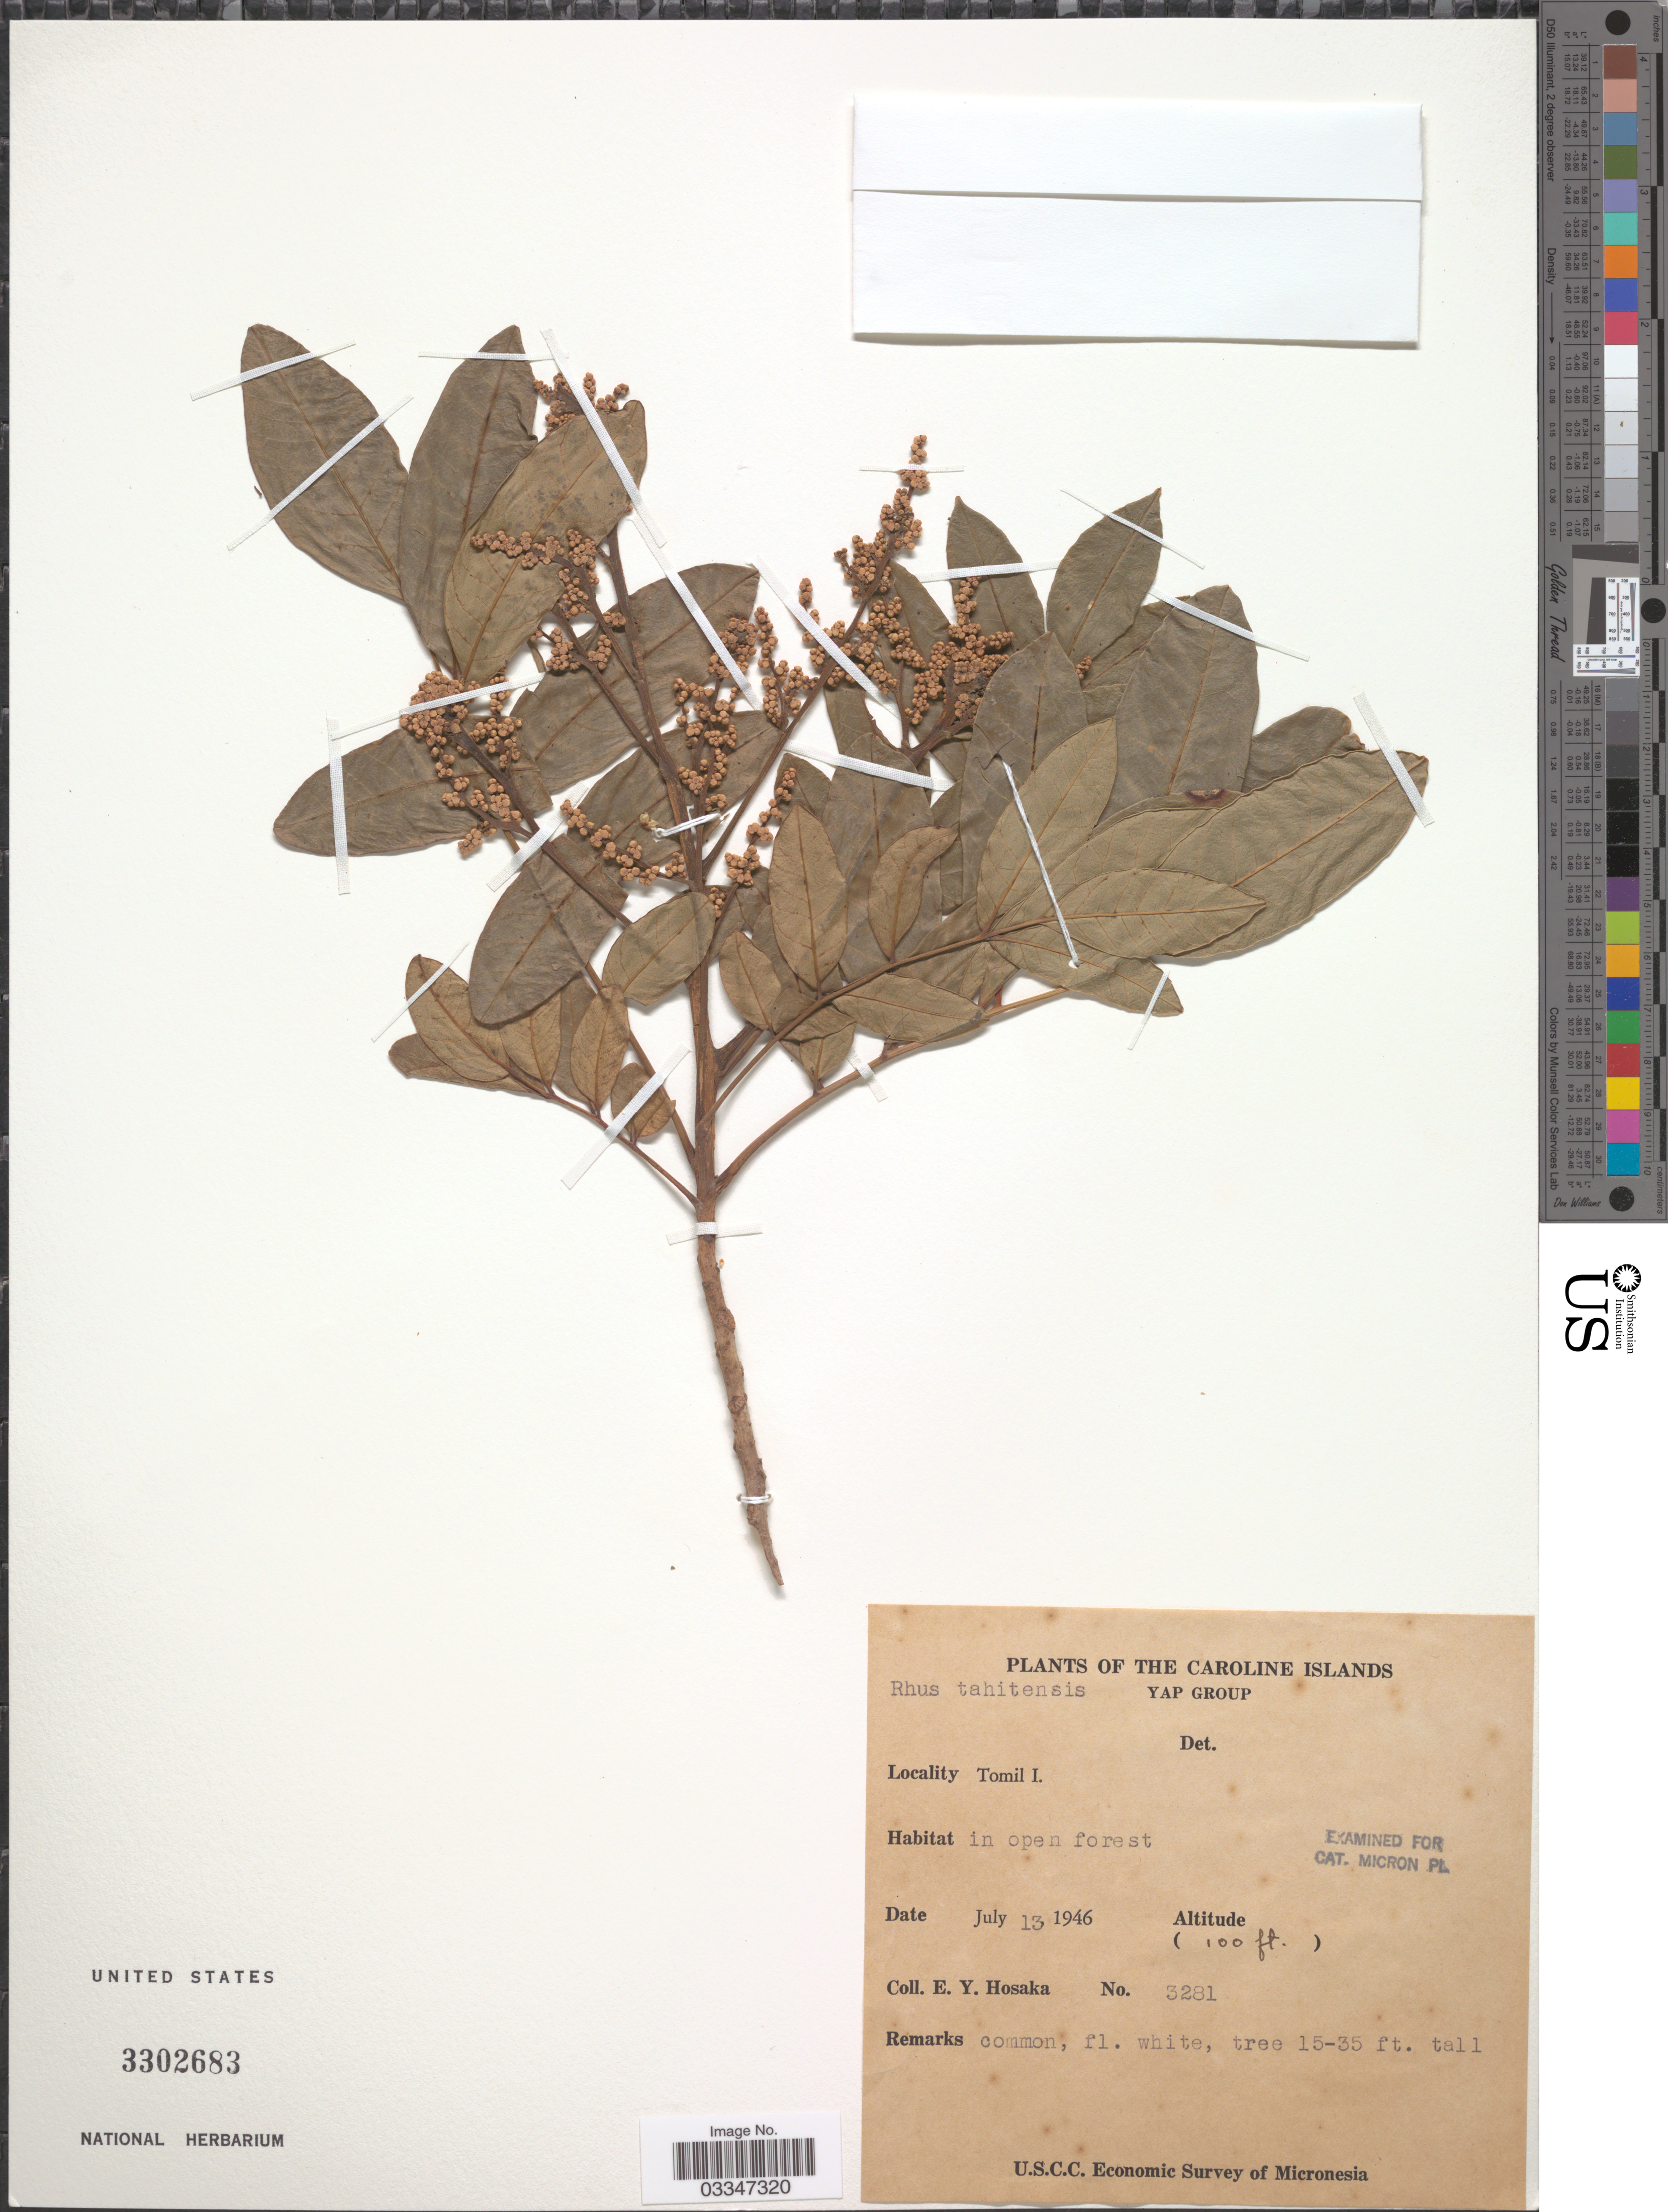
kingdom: Plantae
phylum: Tracheophyta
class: Magnoliopsida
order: Sapindales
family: Anacardiaceae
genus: Rhus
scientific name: Rhus taitensis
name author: Guill.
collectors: E. Y. Hosaka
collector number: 3281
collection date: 1946-07-13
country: Micronesia, Federated States of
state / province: Yap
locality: The Caroline Islands. Yap Group. Tomil I.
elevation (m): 30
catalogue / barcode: US 3302683